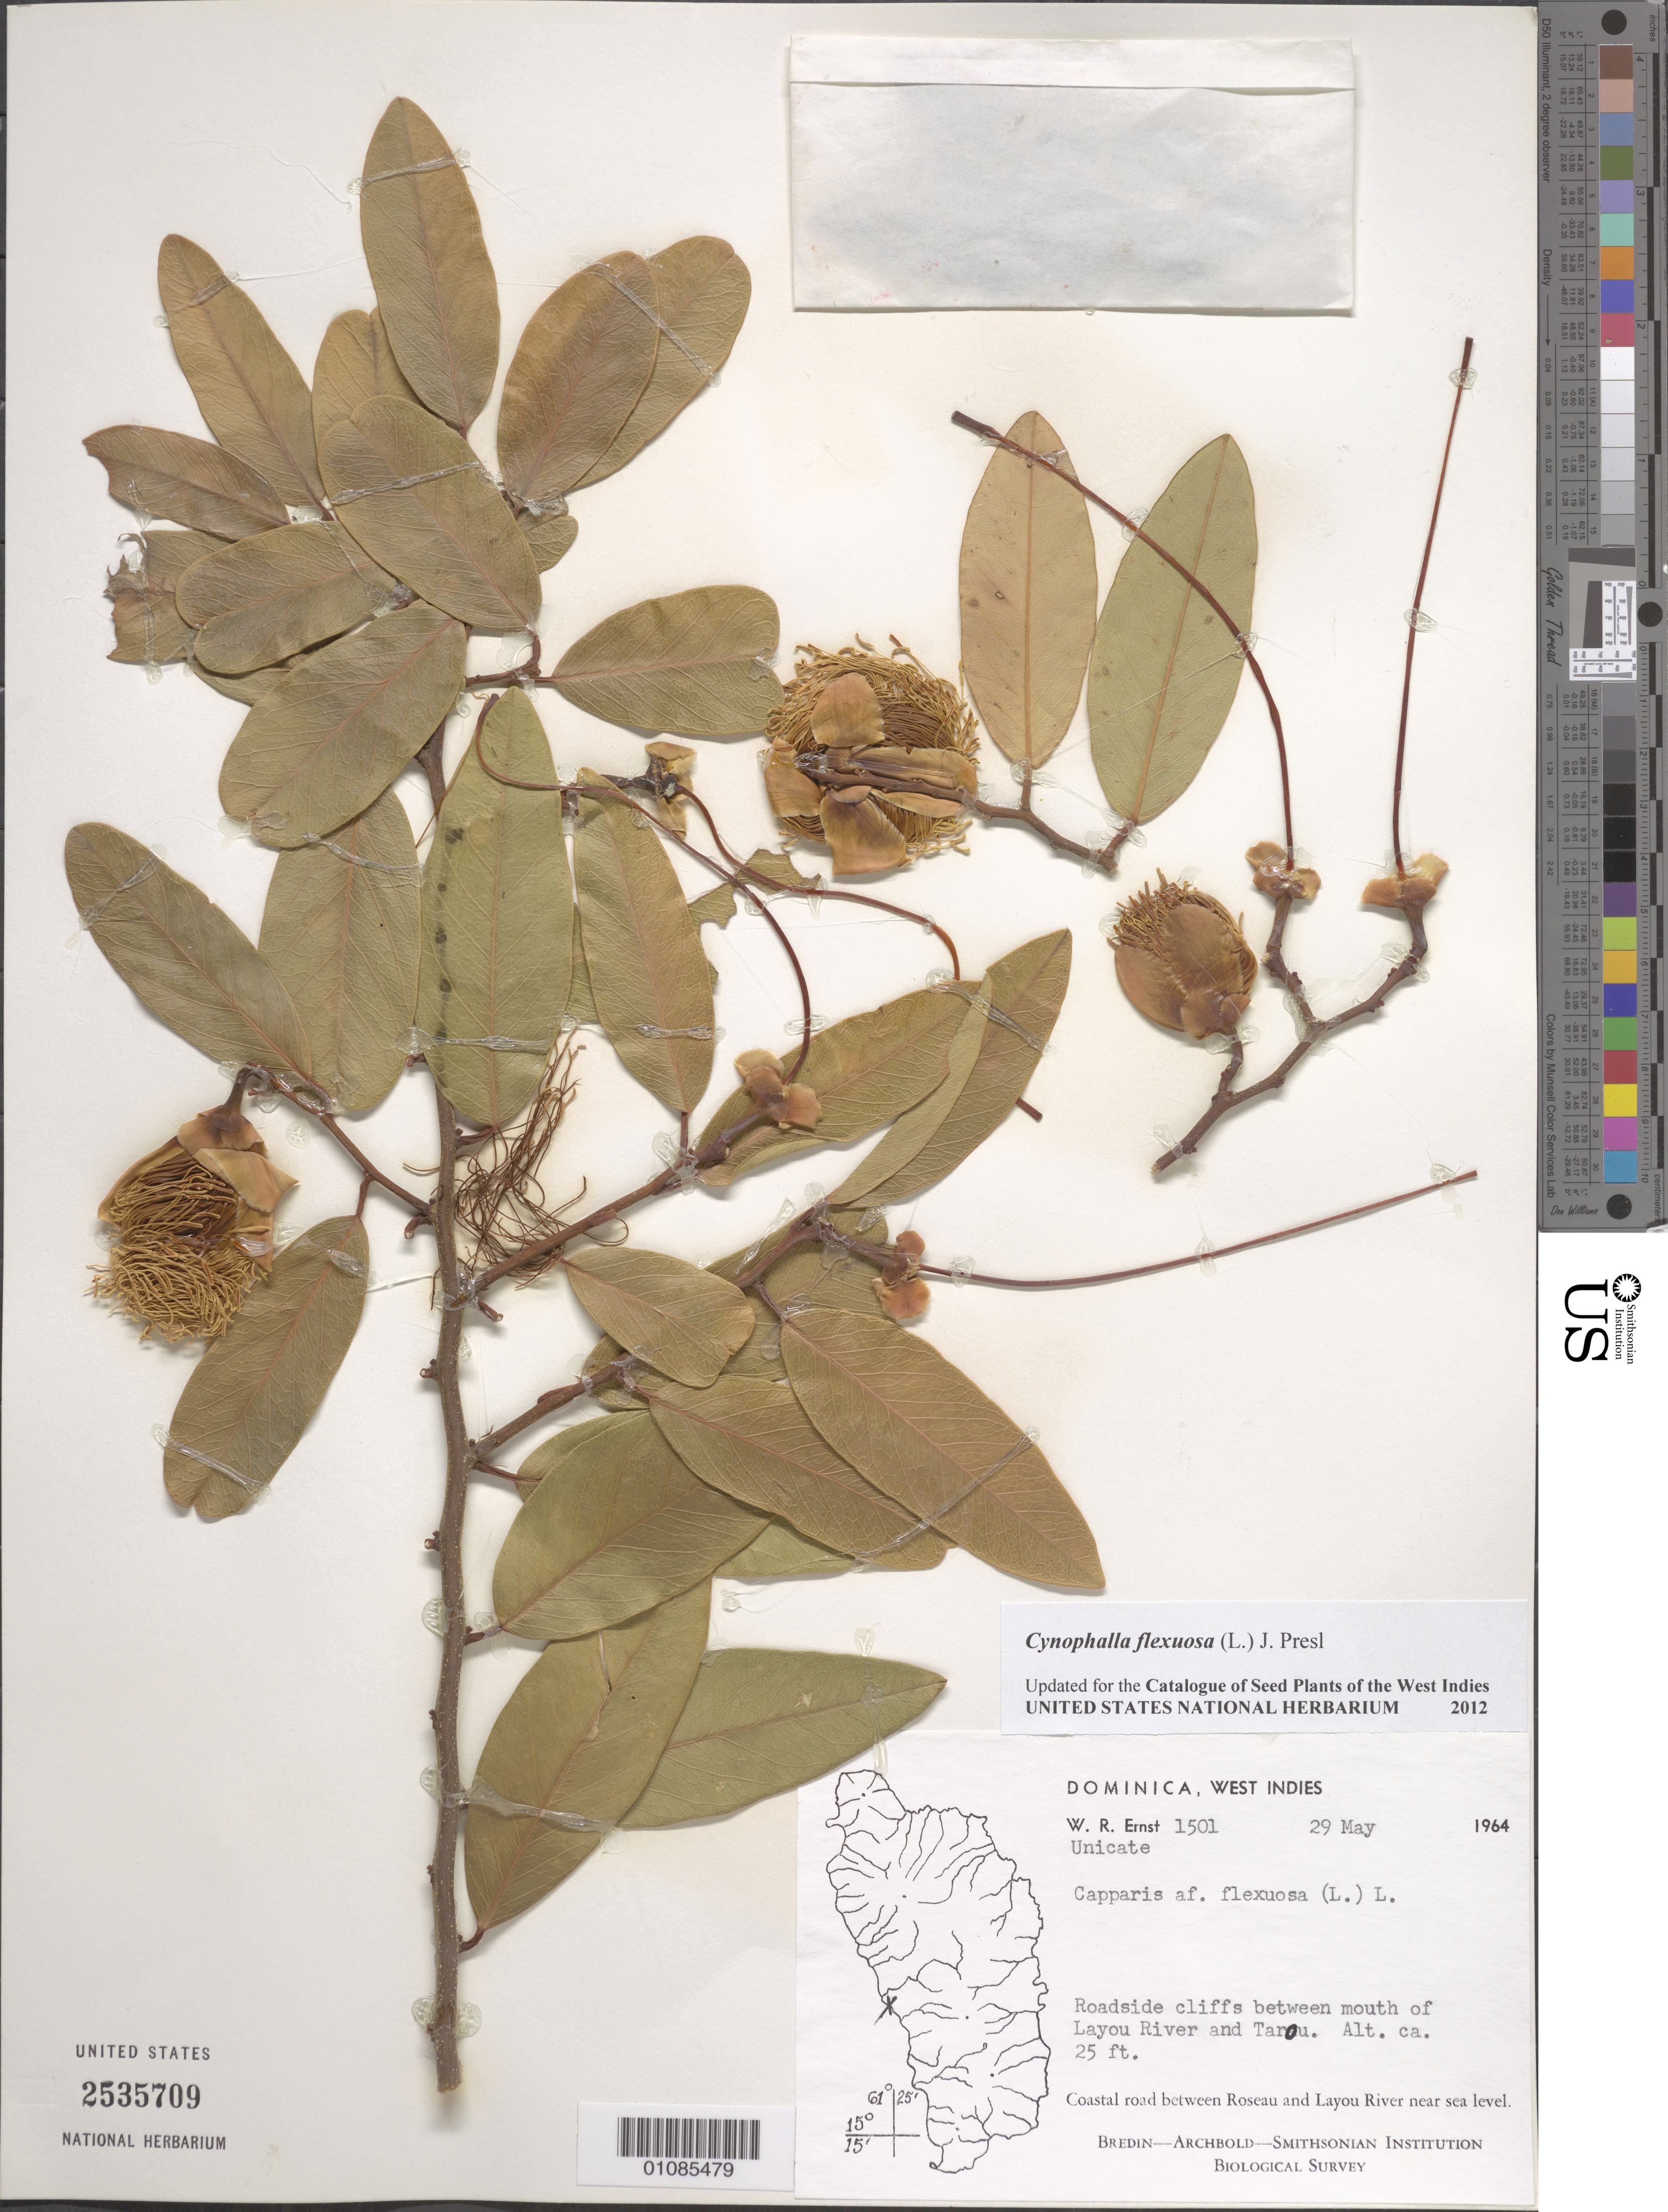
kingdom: Plantae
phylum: Tracheophyta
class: Magnoliopsida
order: Brassicales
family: Capparaceae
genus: Cynophalla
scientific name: Cynophalla flexuosa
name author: (L.) J. Presl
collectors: W. R. Ernst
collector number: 1501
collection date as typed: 29 May 1964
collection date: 1964-05-29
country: Dominica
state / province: St. Joseph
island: Dominica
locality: Roadside cliffs between mouth of Layou River and Tarou. Coastal road between Roseau and Layou River.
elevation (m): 8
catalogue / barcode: US 2535709